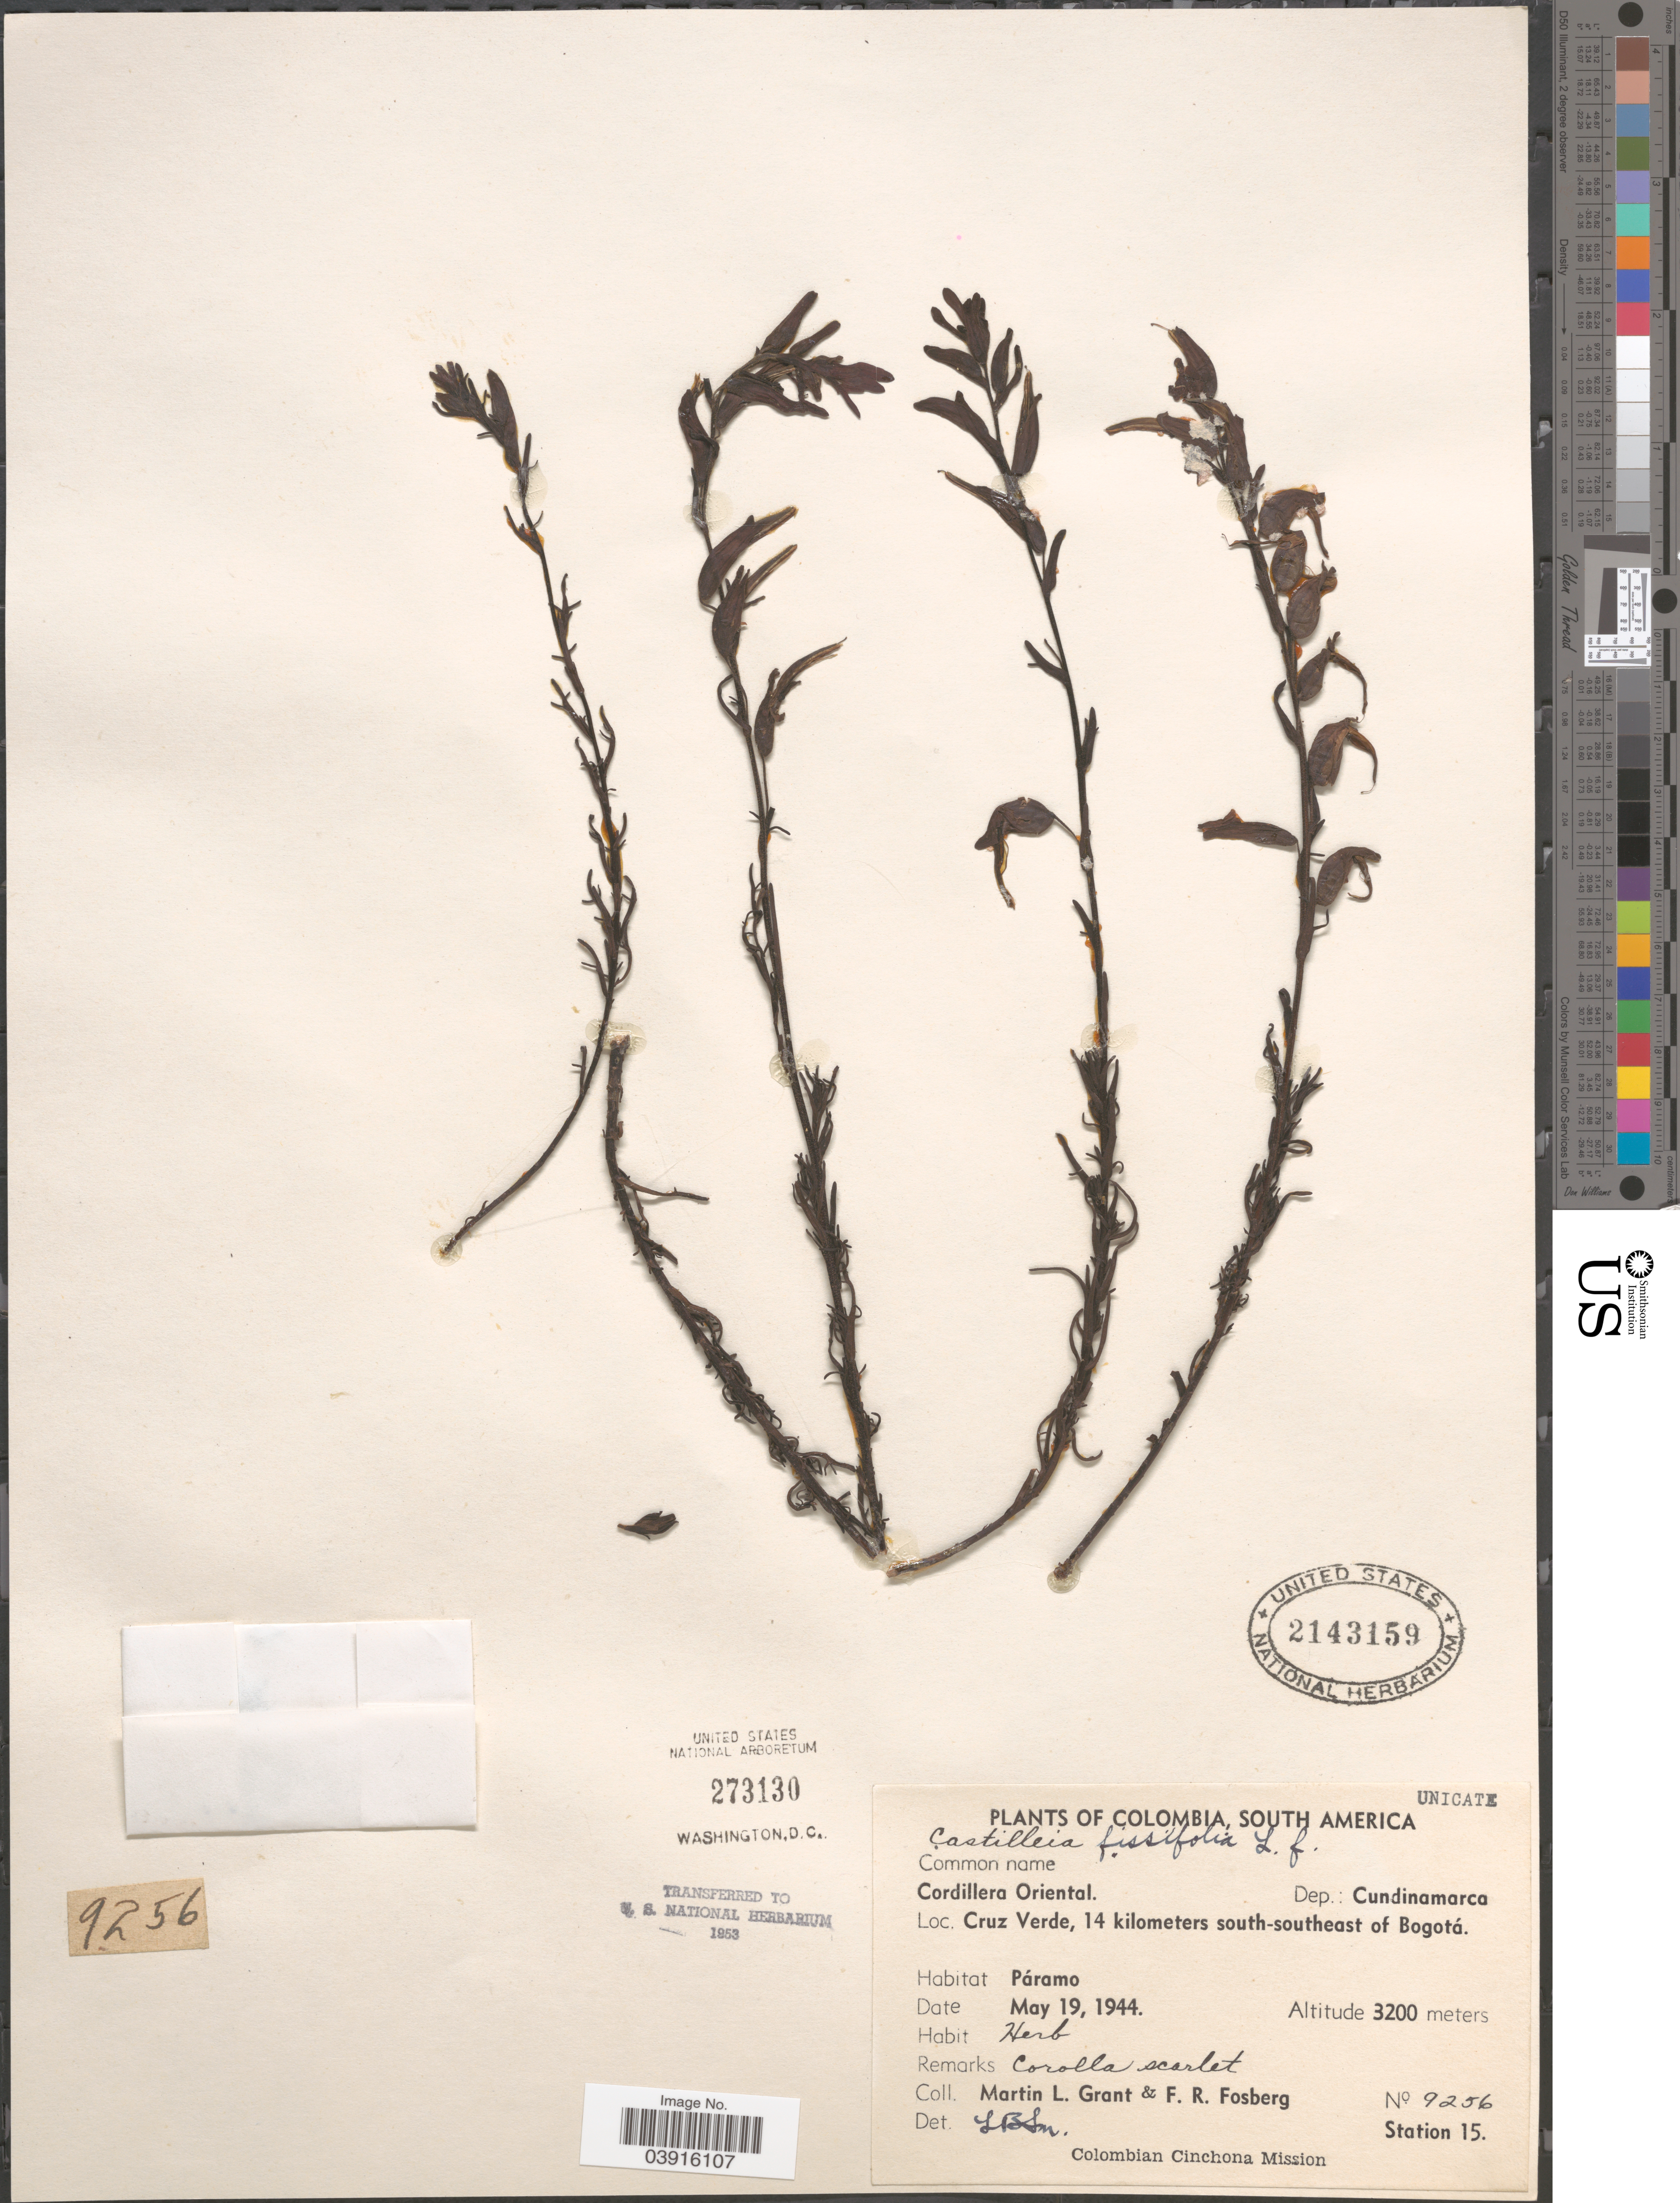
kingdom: Plantae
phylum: Tracheophyta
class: Magnoliopsida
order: Lamiales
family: Orobanchaceae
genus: Castilleja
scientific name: Castilleja fissifolia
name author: L. f.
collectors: M. L. Grant & F. R. Fosberg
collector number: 9256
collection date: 1944-05-19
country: Colombia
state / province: Cundinamarca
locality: Cordillera Oriental. Dep.: Cundinamarca. Cruz Verde, 14 kilometers south-southeast of Bogotá. Station 15.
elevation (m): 3200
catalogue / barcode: US 2143159